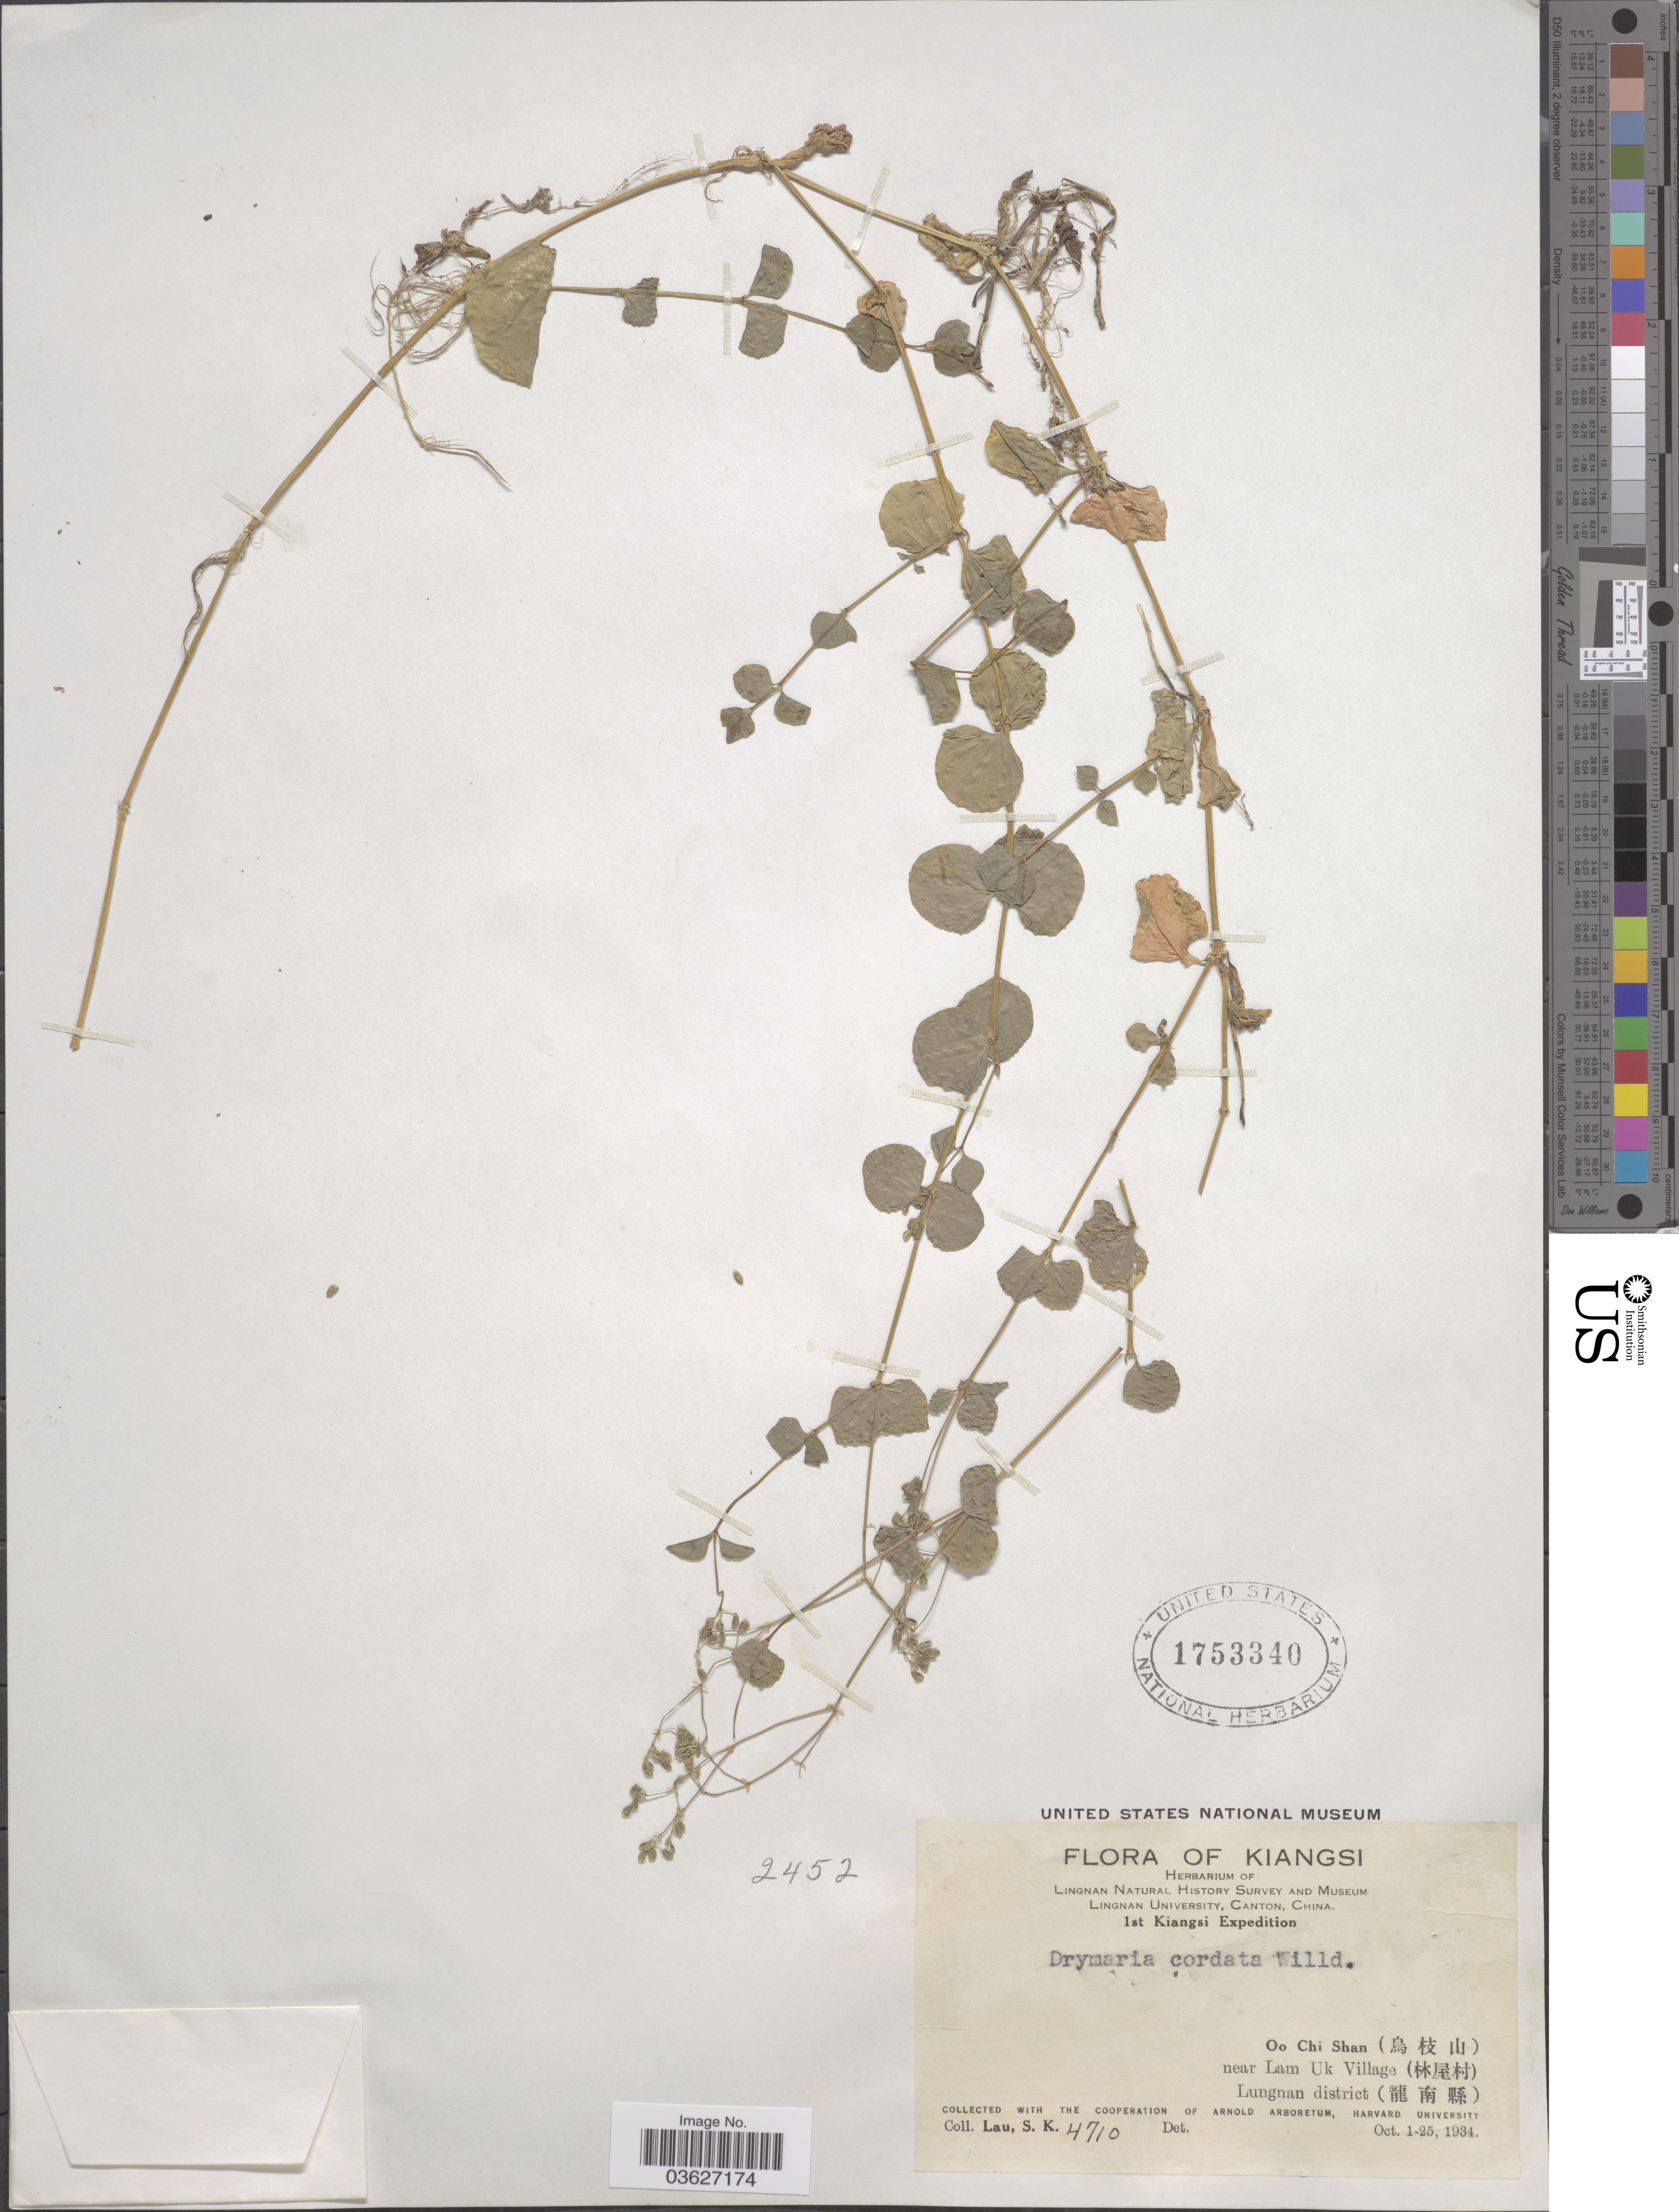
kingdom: Plantae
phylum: Tracheophyta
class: Magnoliopsida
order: Caryophyllales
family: Caryophyllaceae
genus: Drymaria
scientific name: Drymaria cordata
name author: (L.) Willd. ex Schult.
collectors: S. K. Lau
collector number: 4710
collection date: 1934-10-01/1934-10-25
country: China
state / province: Jiangxi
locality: Kiangsi. Oo Chi Shan (X) near Lam Uk Village (X). Lungnan district (X).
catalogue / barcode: US 1753340